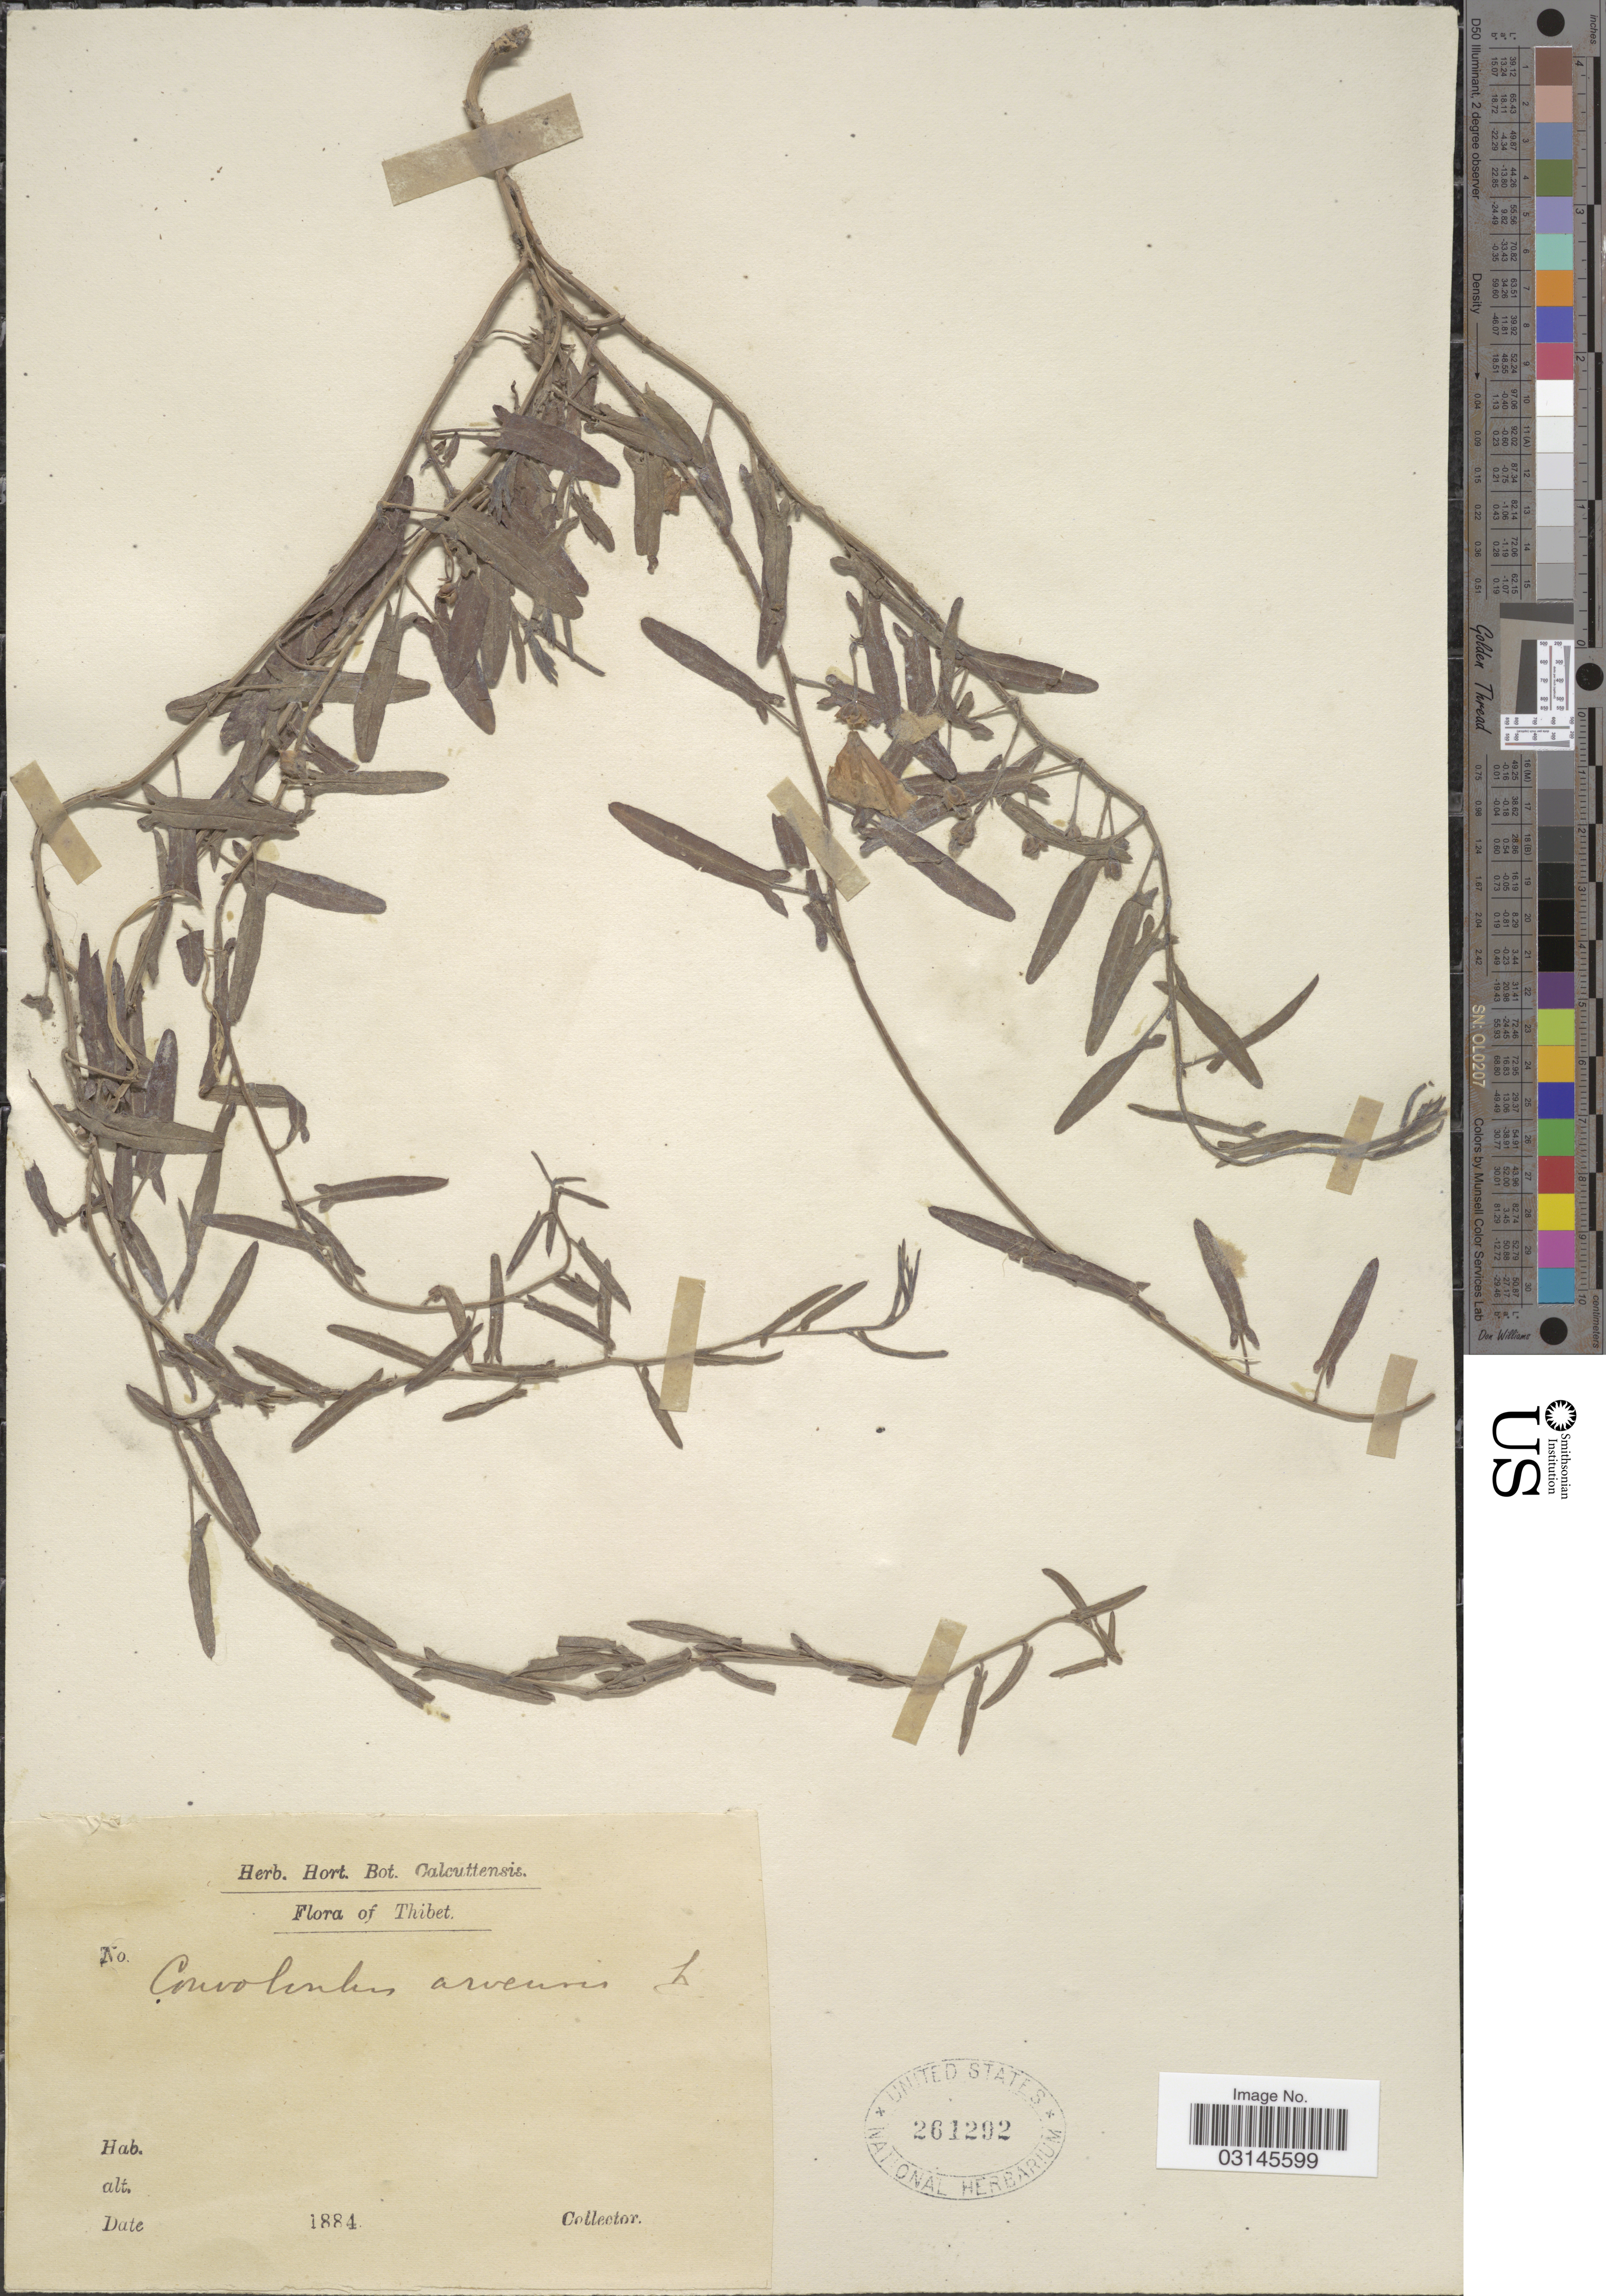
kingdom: Plantae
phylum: Tracheophyta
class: Magnoliopsida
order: Solanales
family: Convolvulaceae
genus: Convolvulus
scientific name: Convolvulus arvensis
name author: L.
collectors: ex Herb. Hort. Bot. Calcuttensis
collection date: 1884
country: China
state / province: Xizang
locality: Thibet.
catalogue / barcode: US 261292